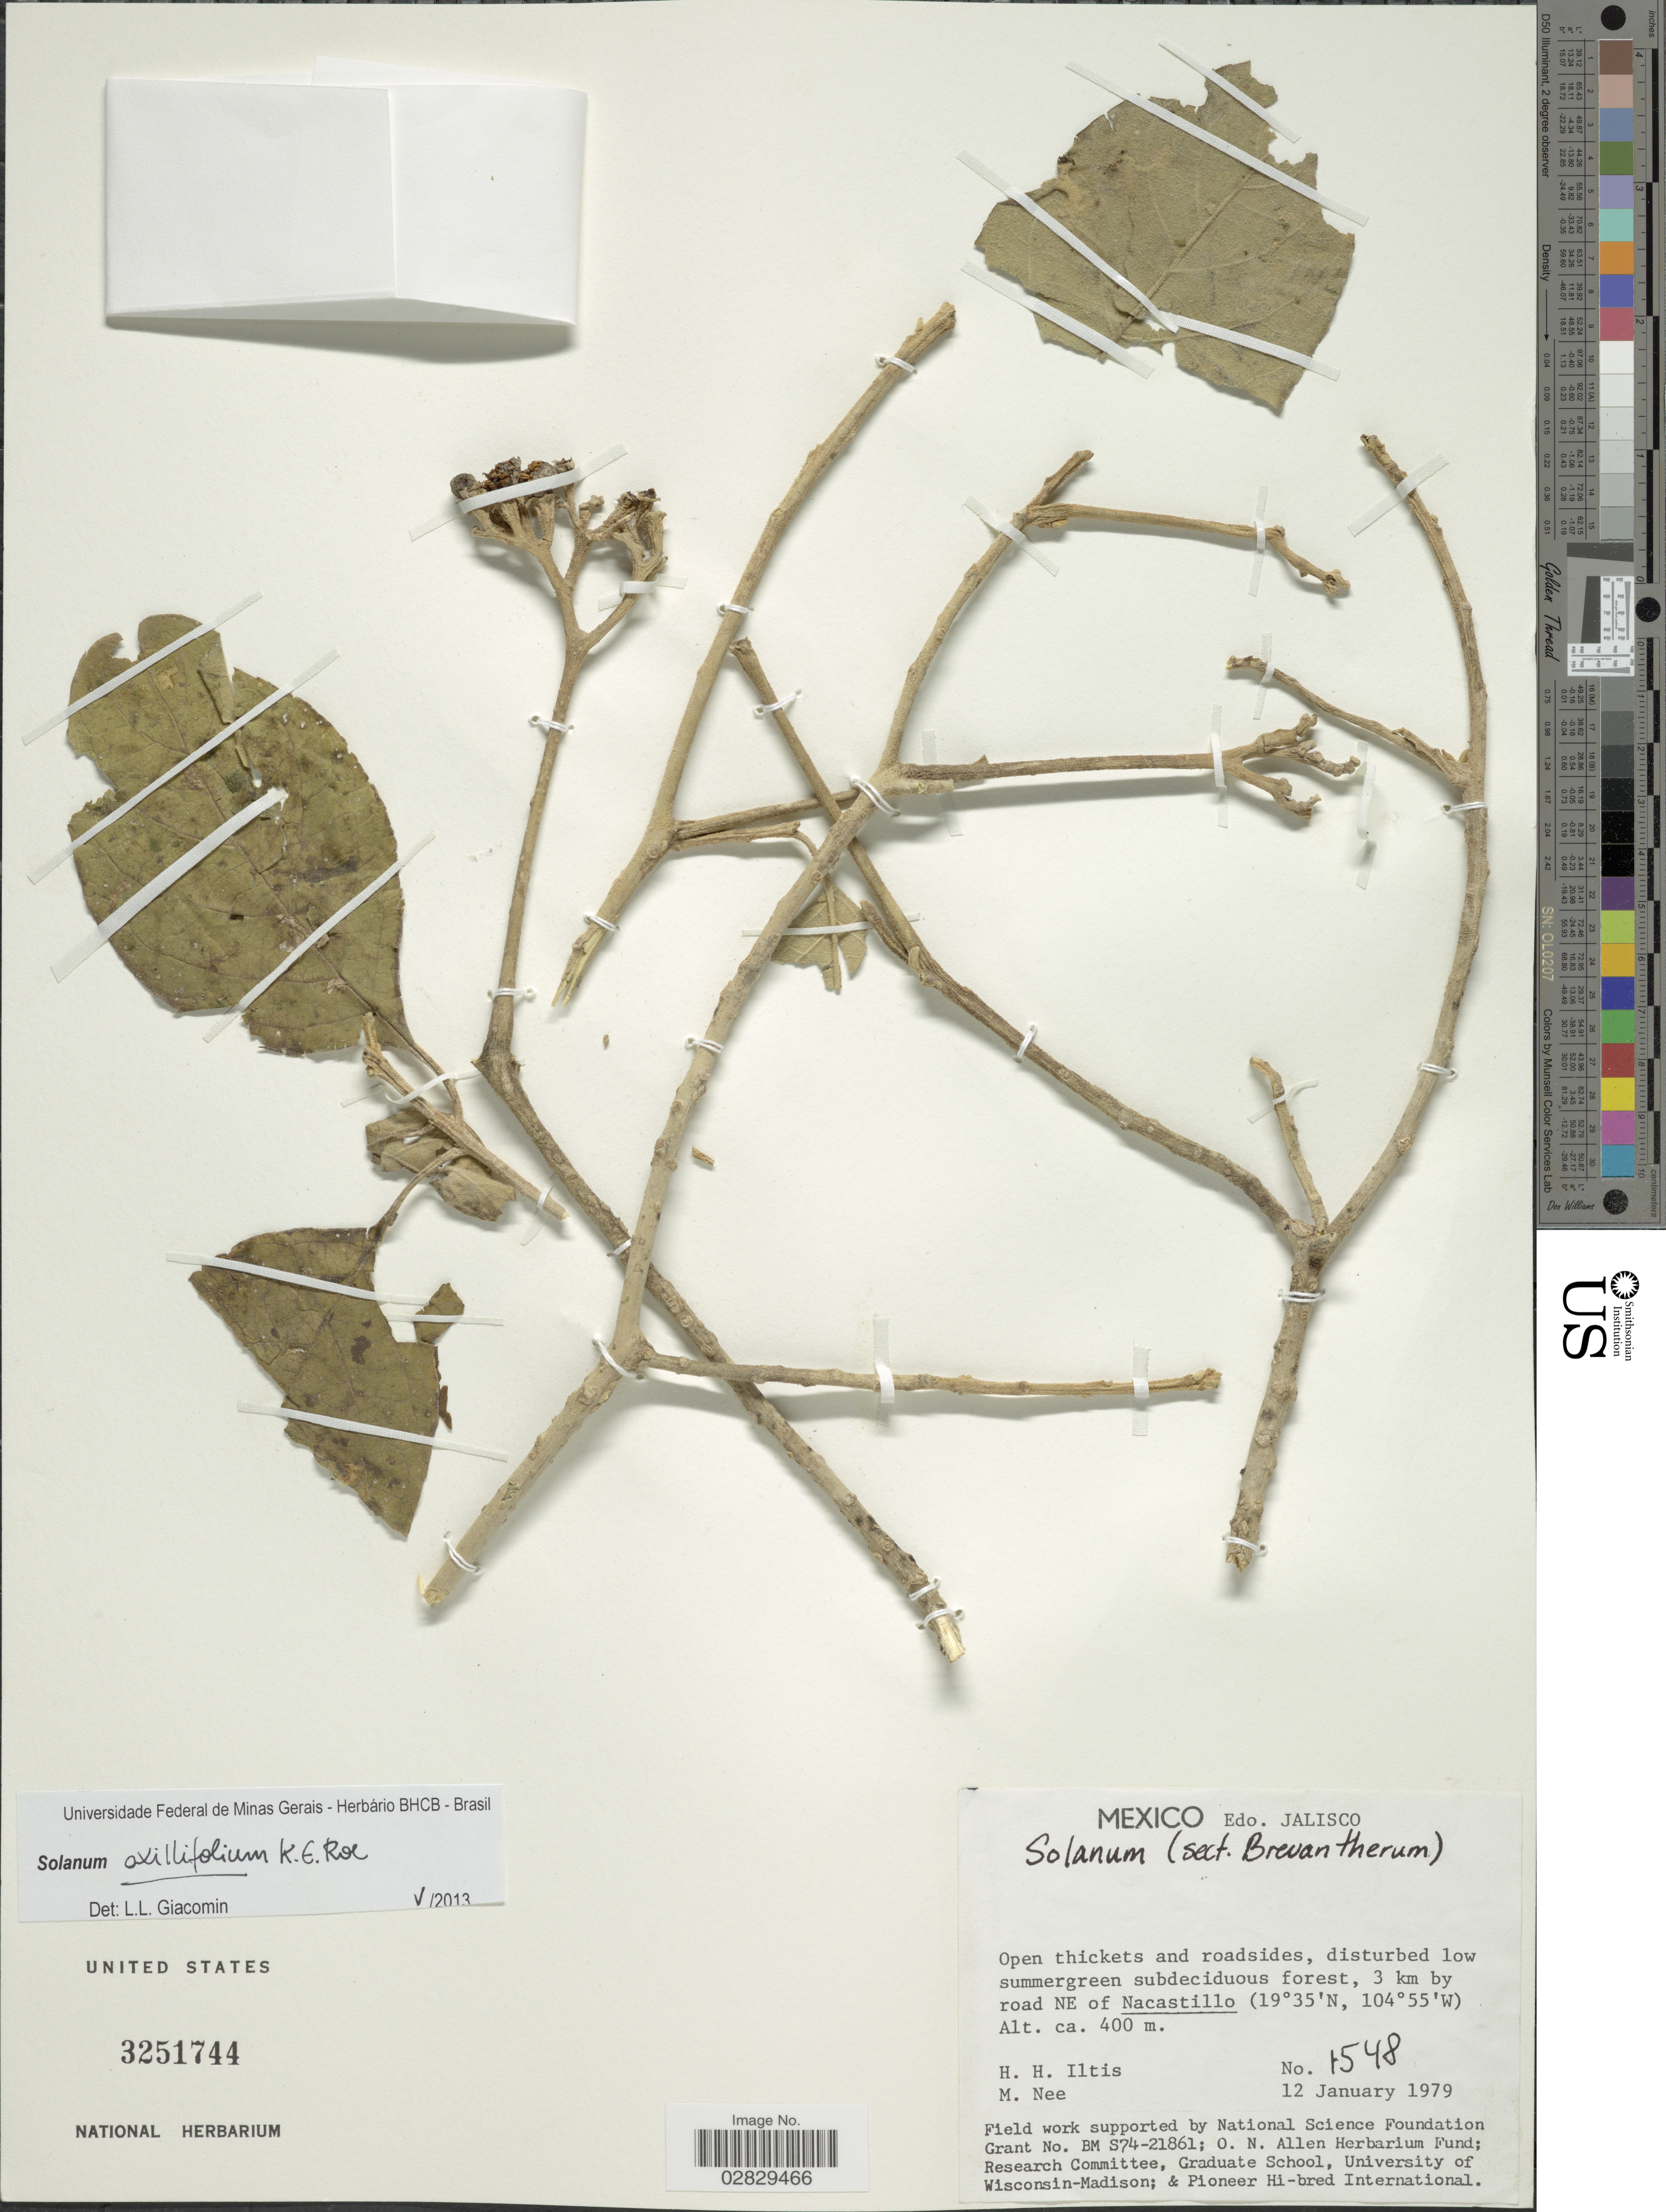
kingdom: Plantae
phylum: Tracheophyta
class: Magnoliopsida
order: Solanales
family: Solanaceae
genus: Solanum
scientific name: Solanum axillifolium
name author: K.E. Roe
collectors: H. H. Iltis & M. Nee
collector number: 1548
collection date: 1979-01-12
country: Mexico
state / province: Jalisco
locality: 3 km by road NE of Nacastillo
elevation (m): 400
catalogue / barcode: US 3251744